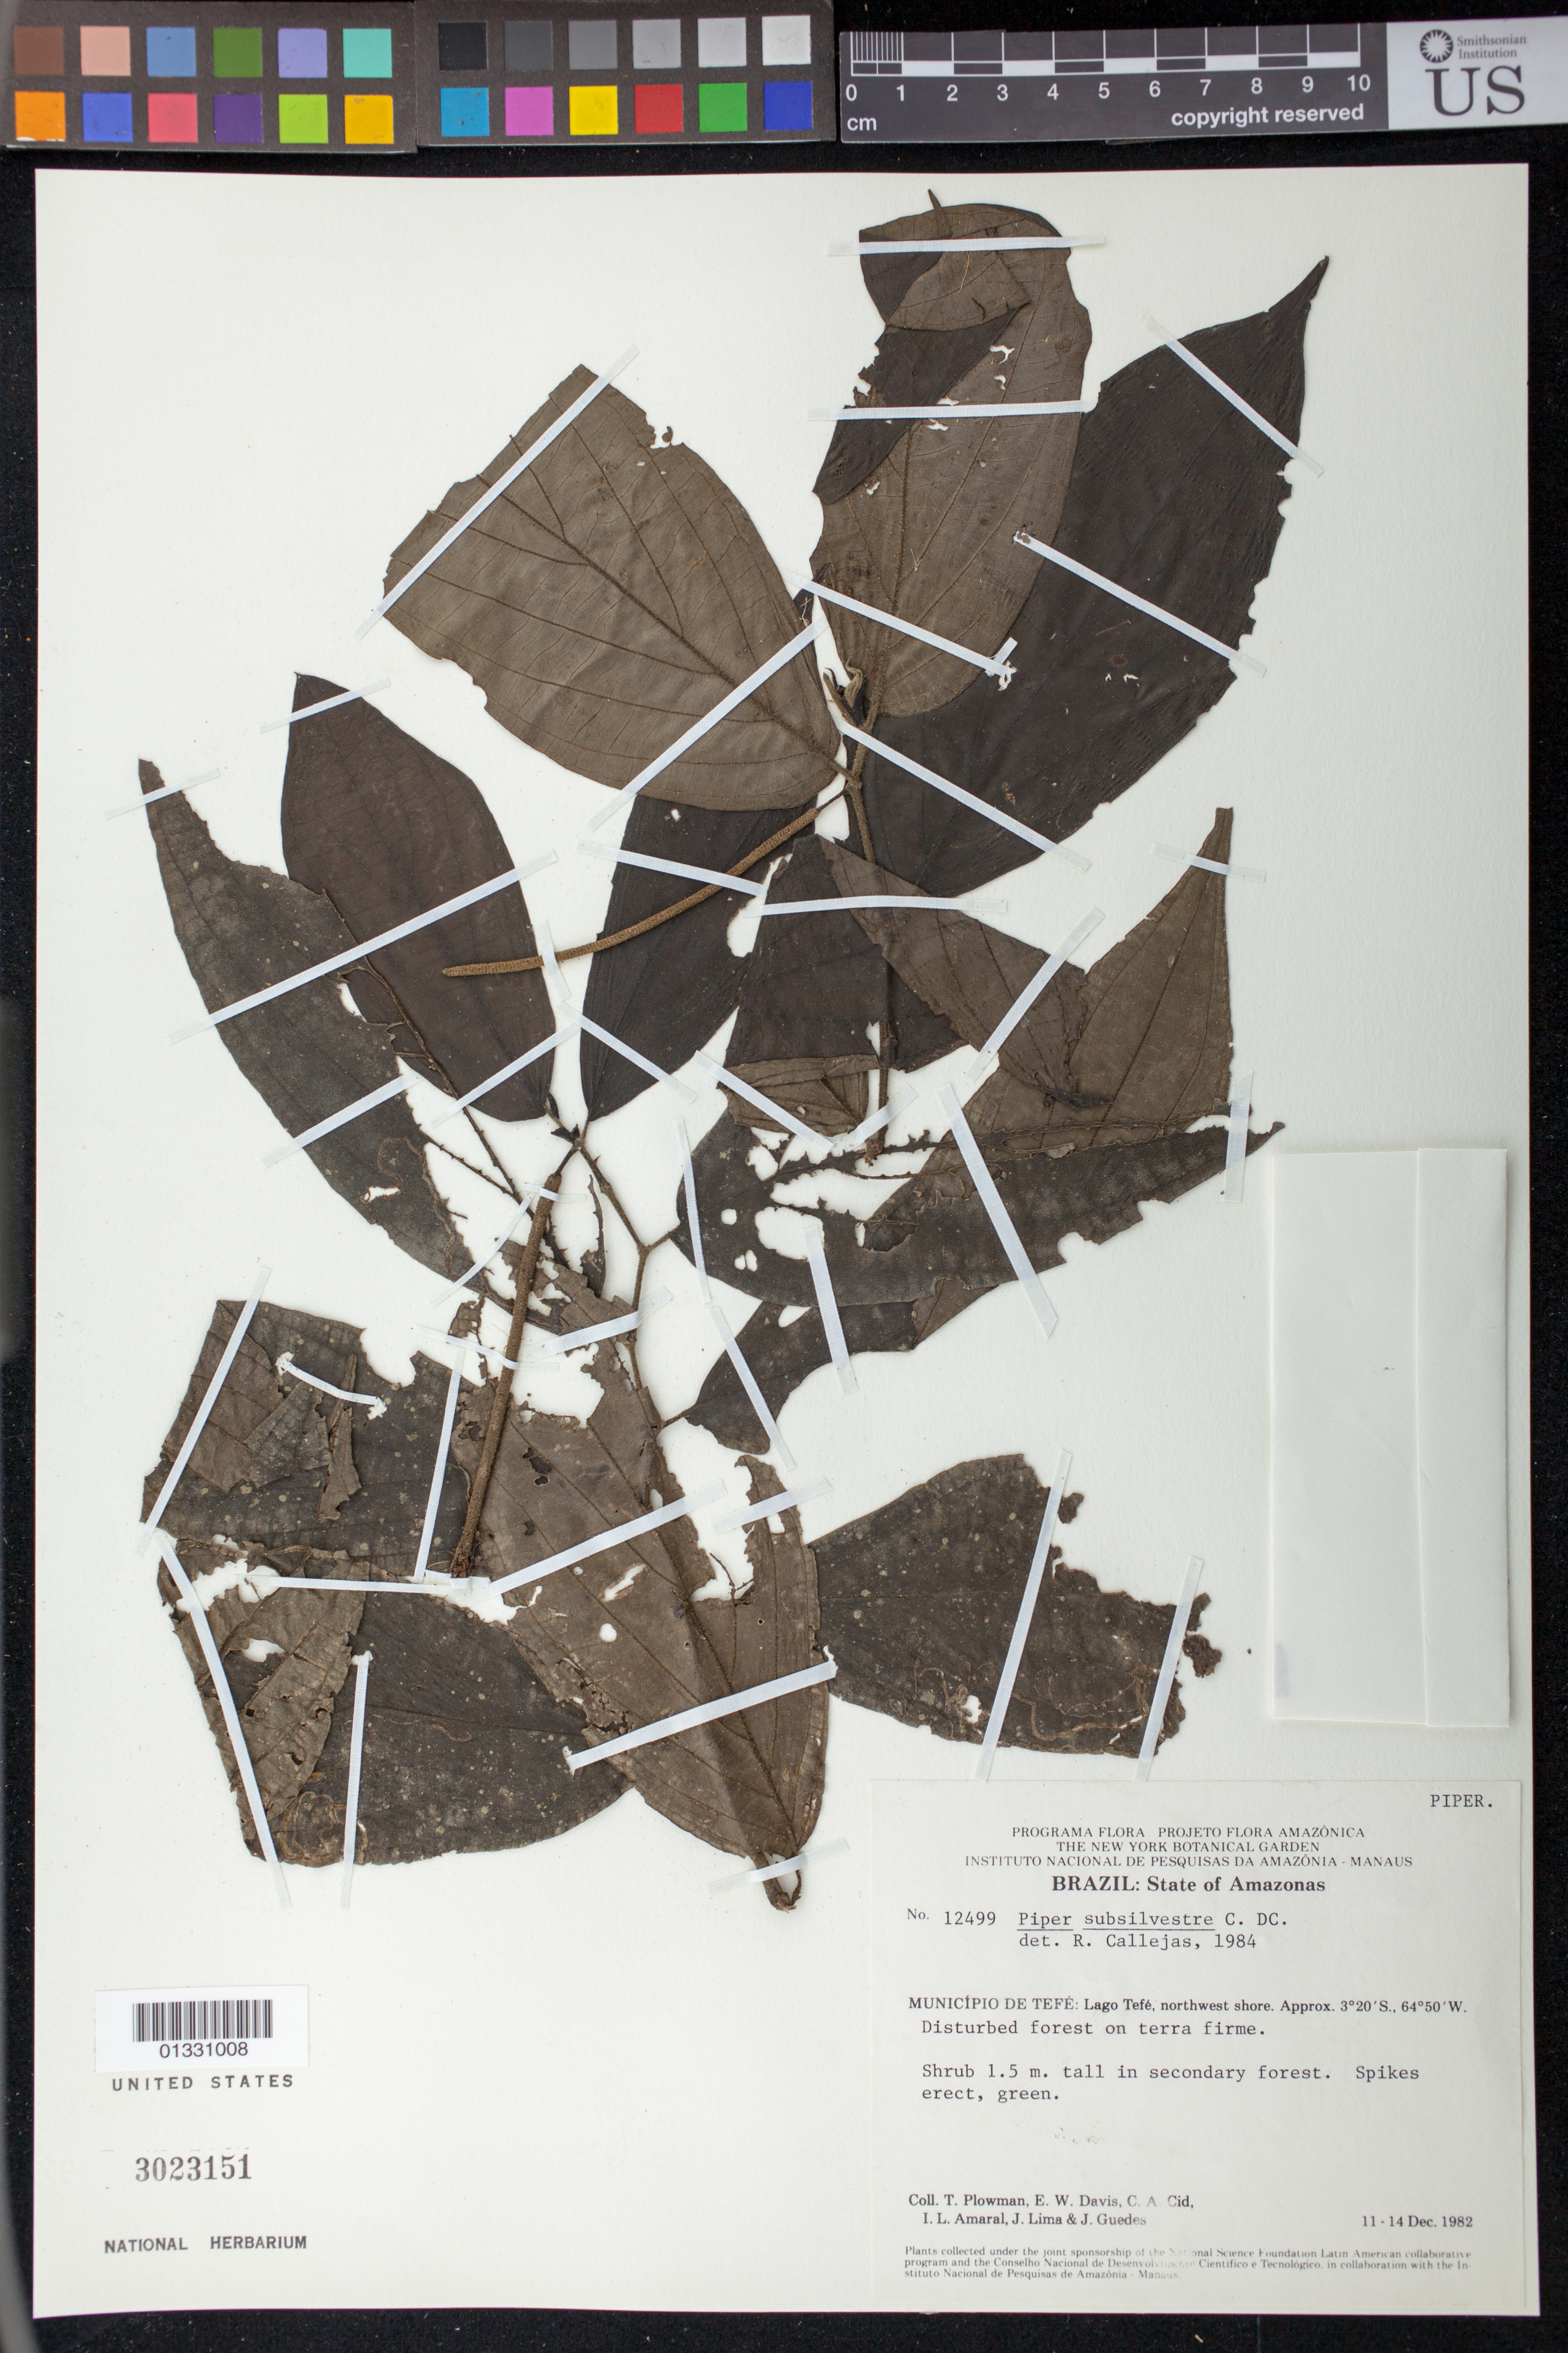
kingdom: Plantae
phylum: Tracheophyta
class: Magnoliopsida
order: Piperales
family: Piperaceae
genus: Piper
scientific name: Piper subsilvestre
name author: C. DC.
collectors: T. Plowman, E. W. Davis, C. A. Cid Ferreira, I. L. Amaral, J. Lima & J. Guedes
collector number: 12499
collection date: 1982-12-11/1982-12-14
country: Brazil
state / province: Amazonas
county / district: Tefé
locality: Lago Tefé, northwest shore.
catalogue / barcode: US 3023151